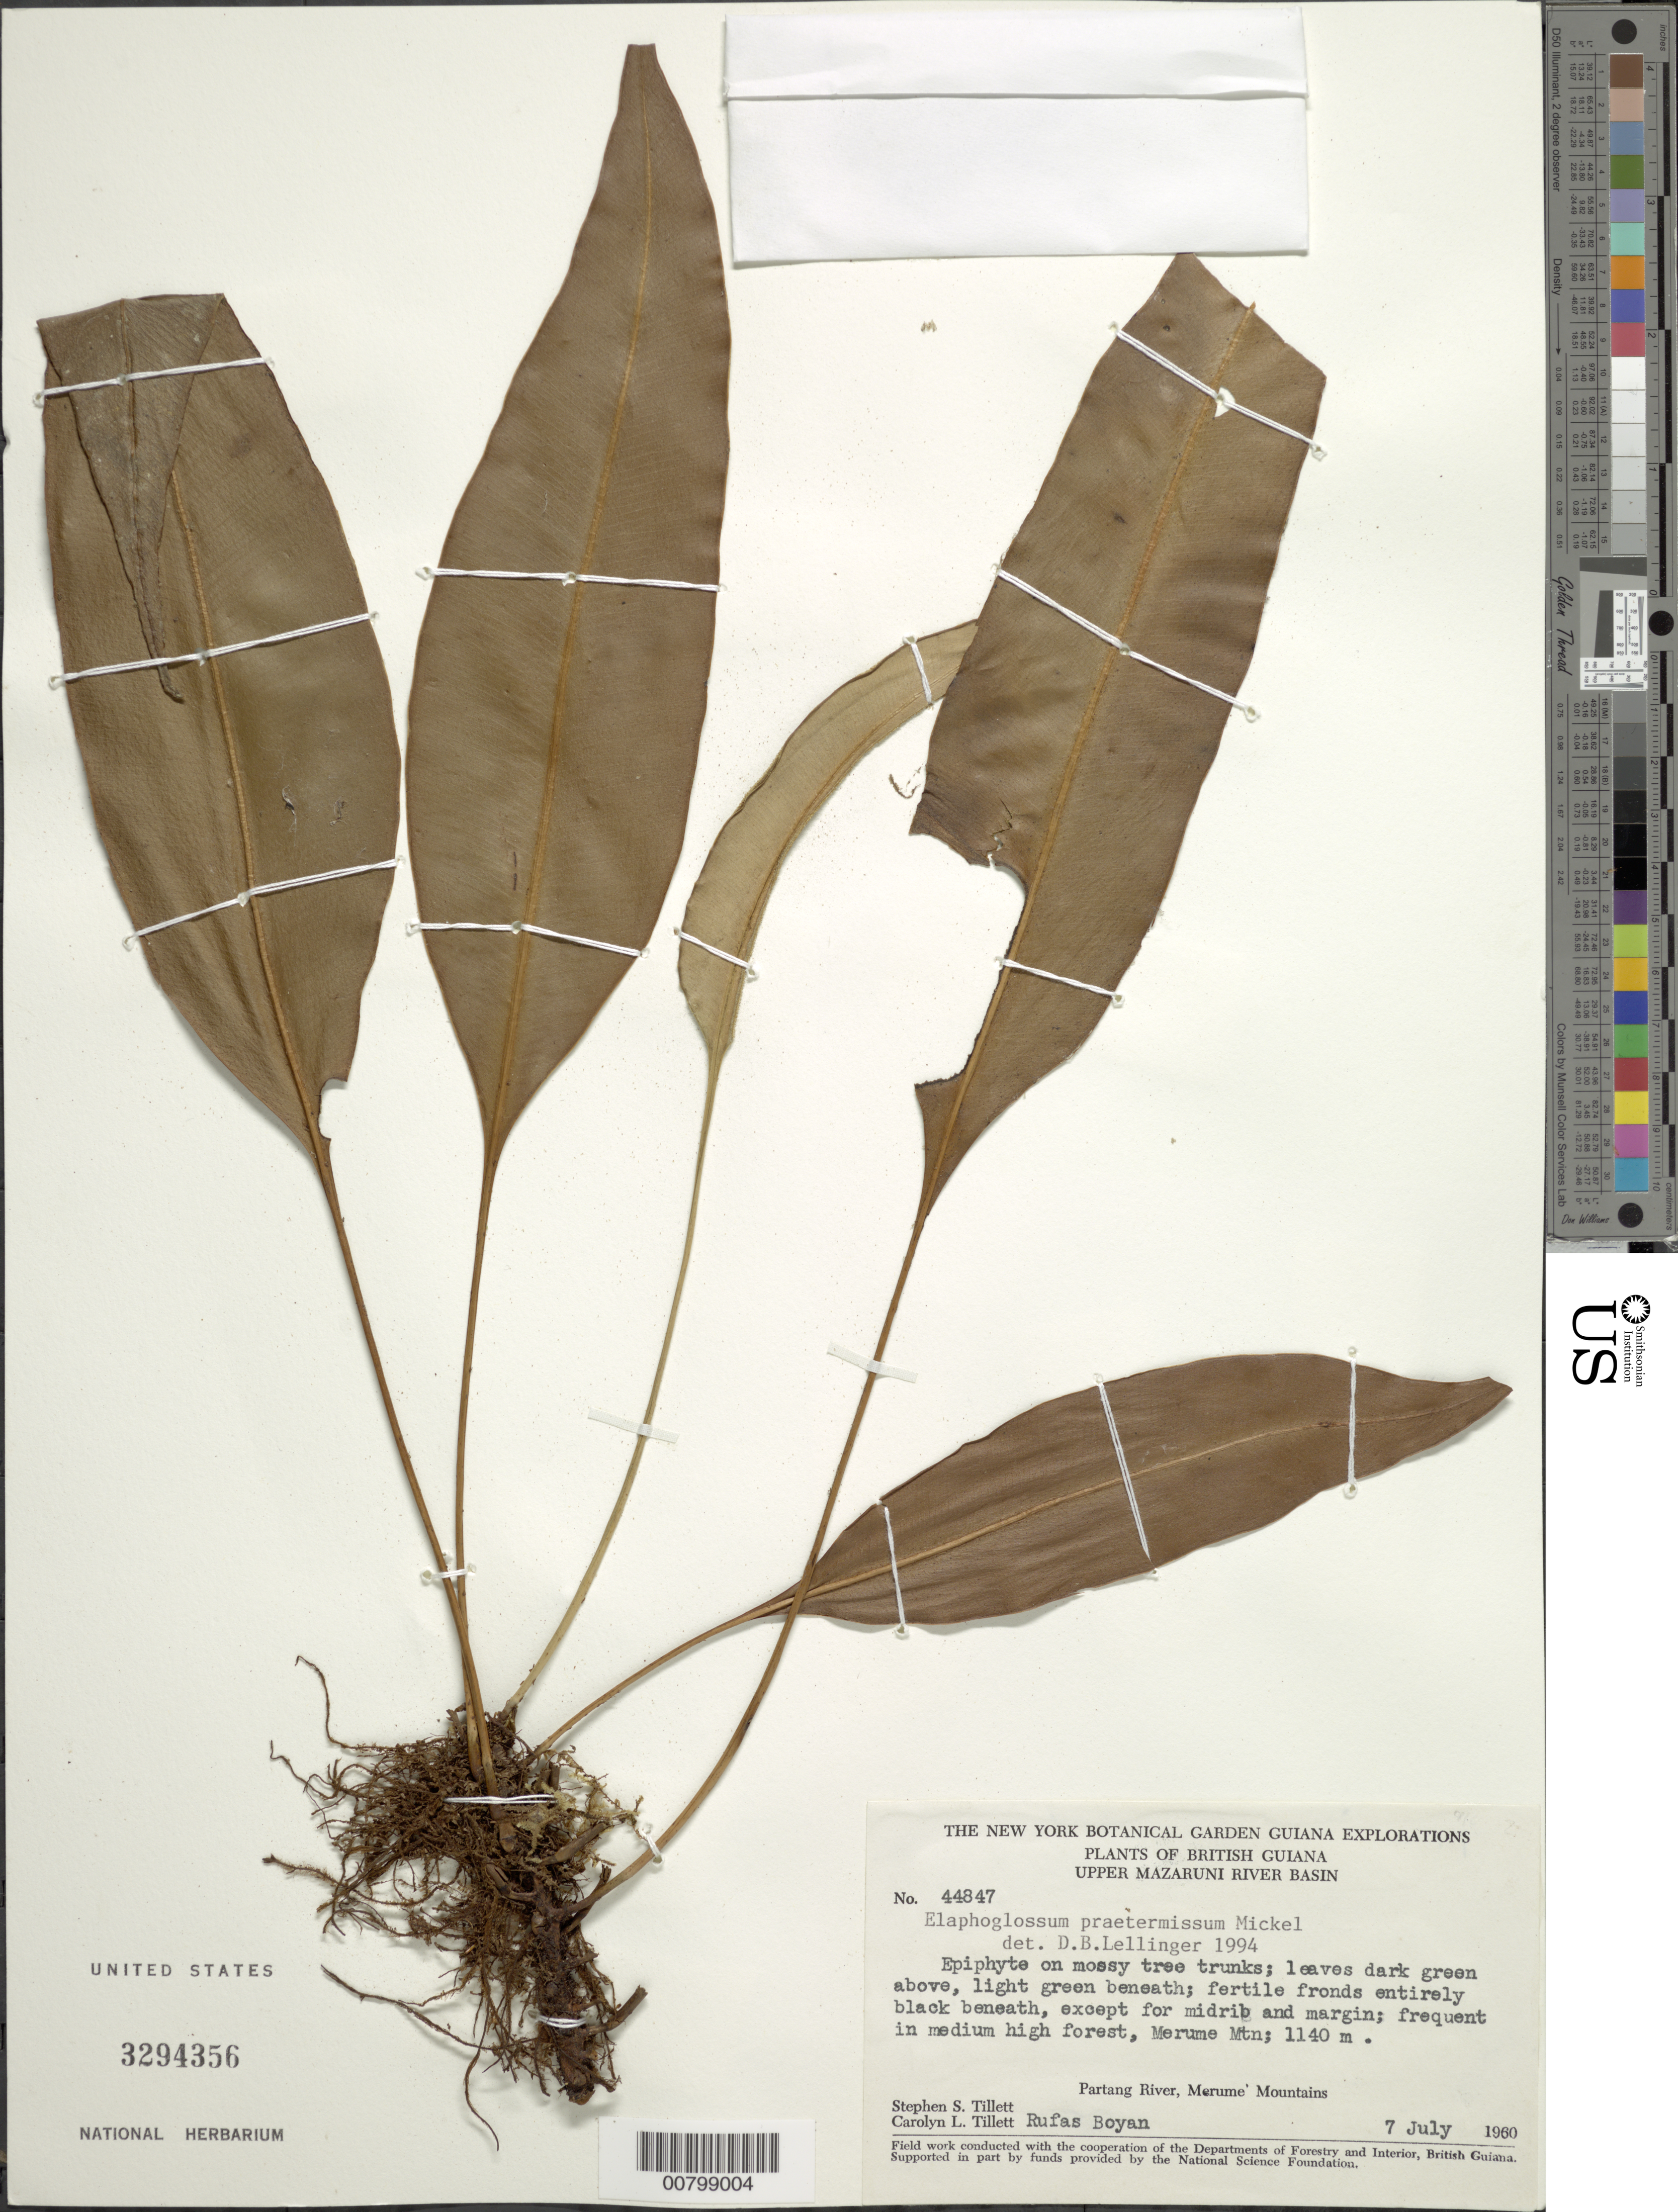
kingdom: Plantae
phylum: Tracheophyta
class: Polypodiopsida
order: Polypodiales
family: Dryopteridaceae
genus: Elaphoglossum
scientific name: Elaphoglossum praetermissum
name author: Mickel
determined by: Lellinger, David B., (BOT), Smithsonian Institution - National Museum of Natural History (UNITED STATES)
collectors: S. S. Tillett, C. L. Tillett & R. Boyan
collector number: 44847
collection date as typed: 7-Jul-60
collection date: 1960-07-07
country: Guyana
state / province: Cuyuni-Mazaruni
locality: Merume Mts., Partang R., upper Mazaruni River Basin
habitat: Medium high forest, on mossy tree trunks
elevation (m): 1143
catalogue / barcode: US 3294356